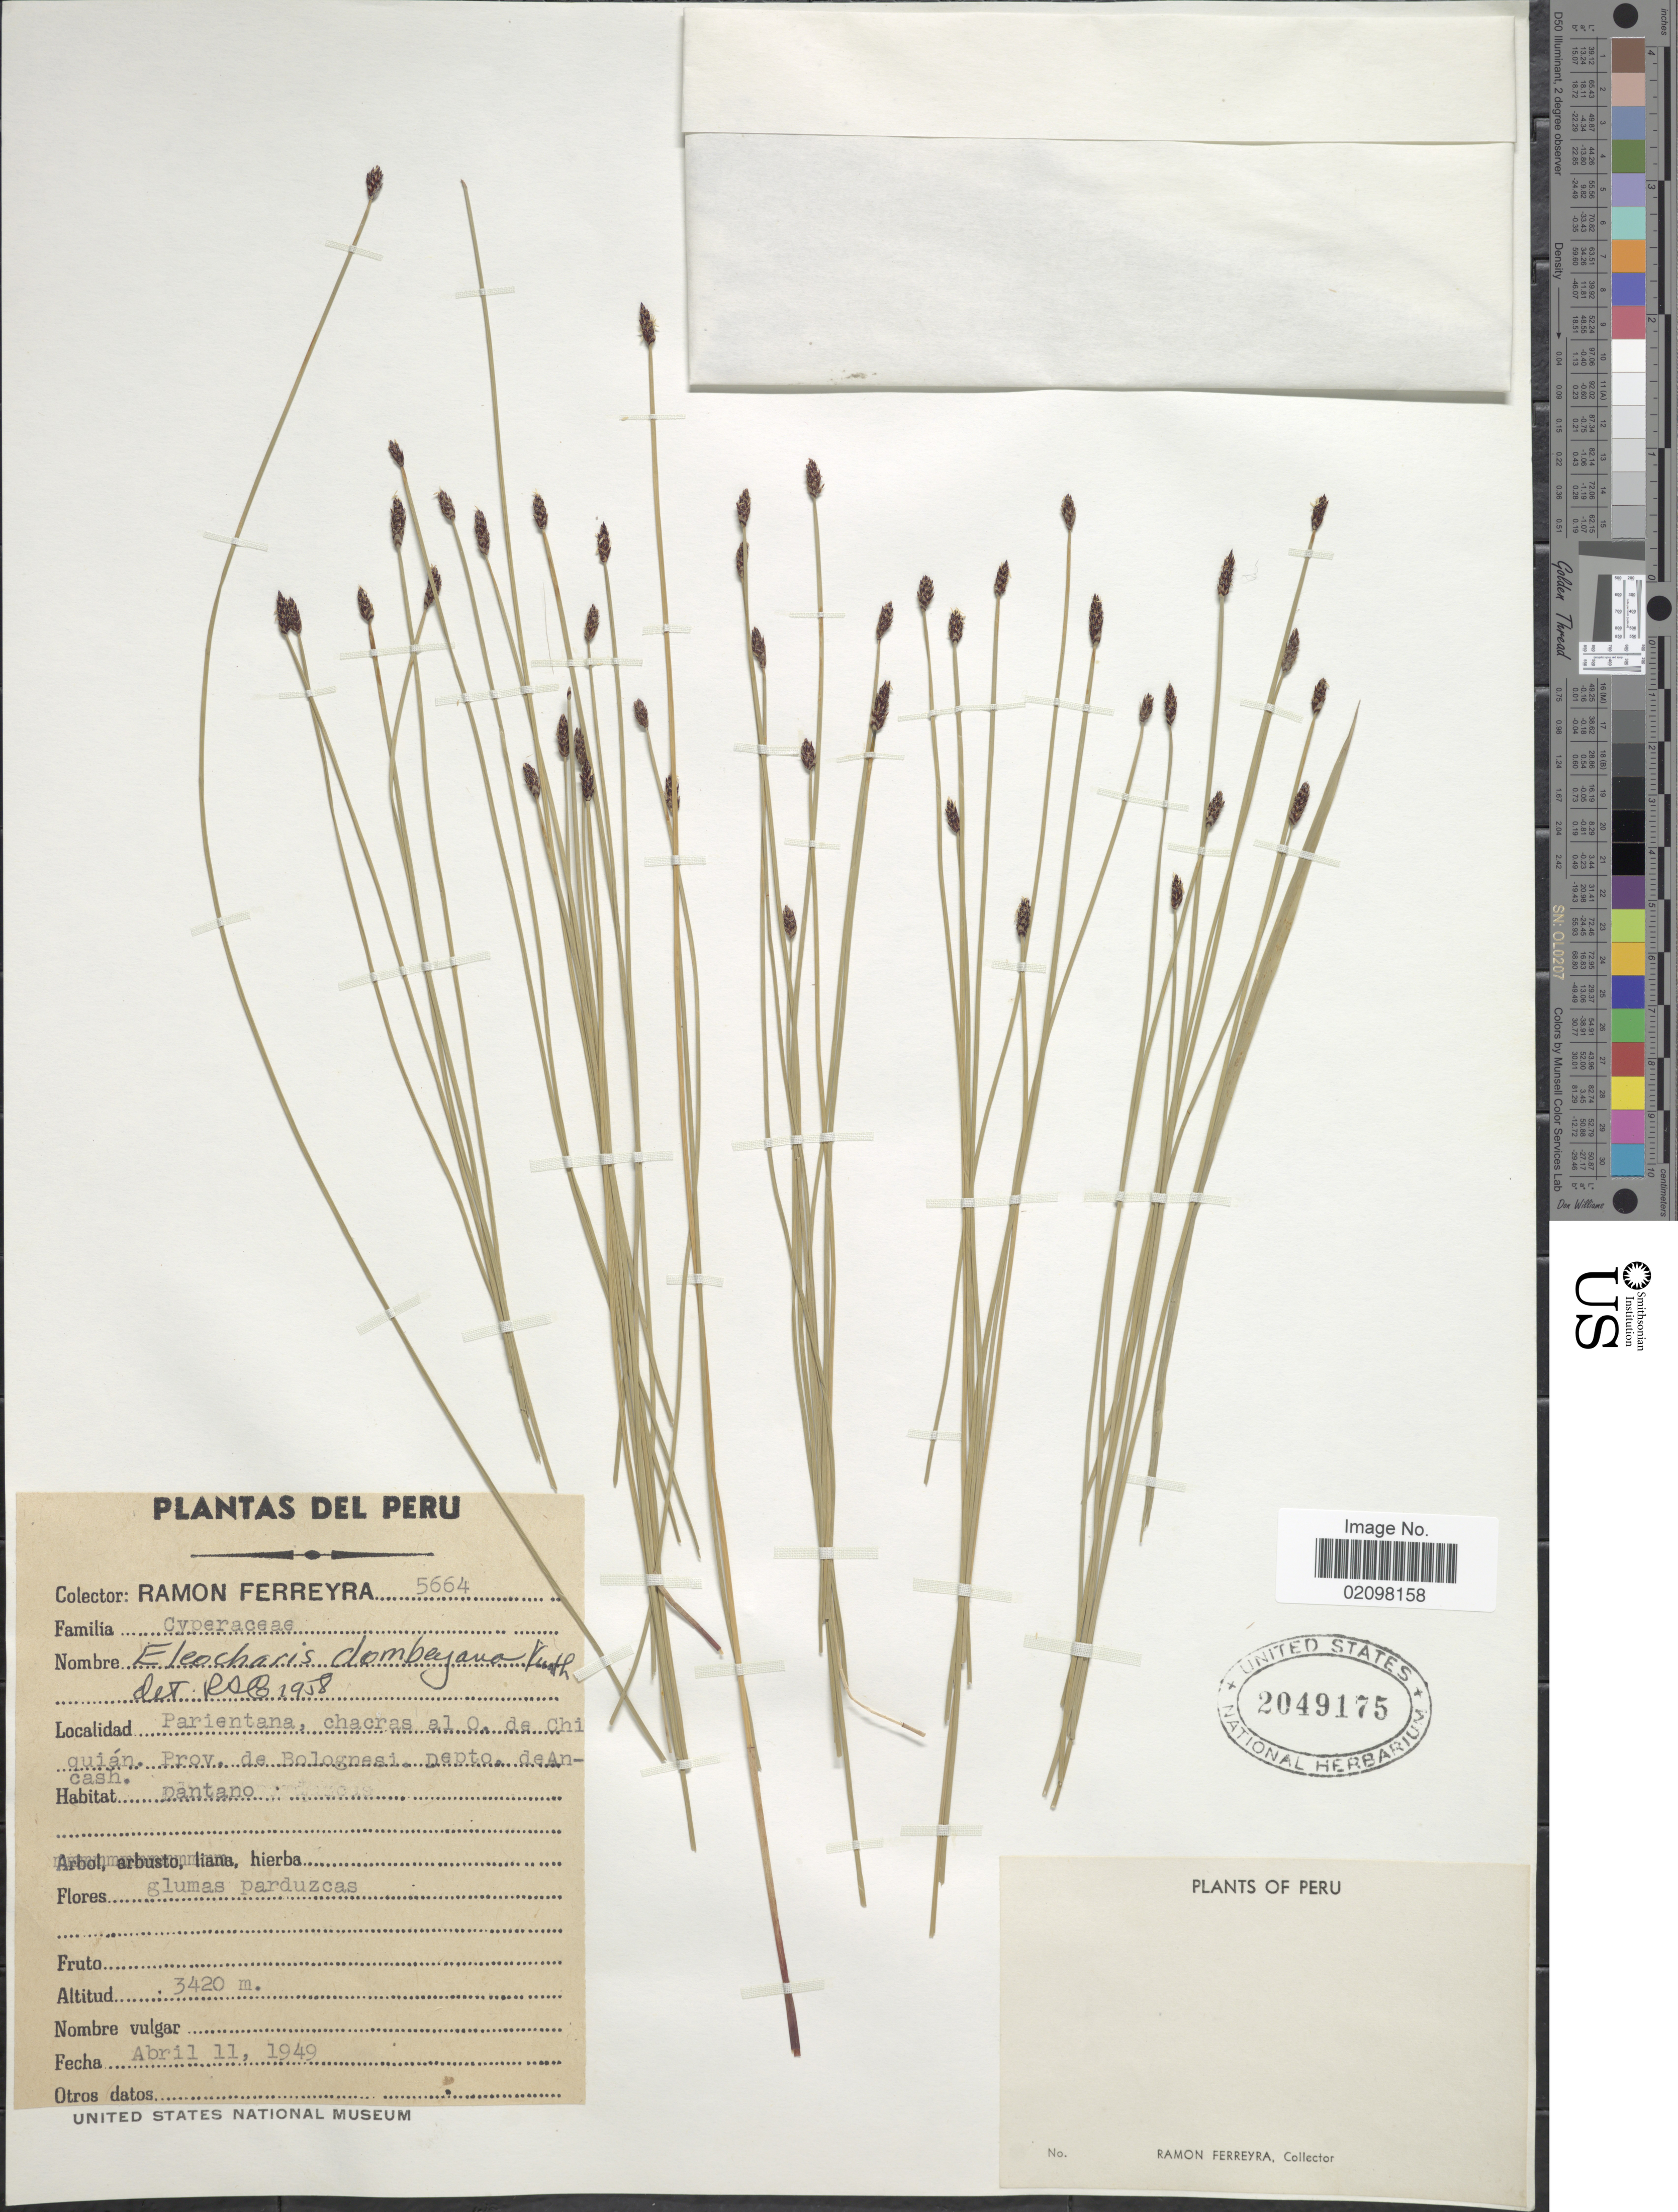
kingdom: Plantae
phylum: Tracheophyta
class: Liliopsida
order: Poales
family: Cyperaceae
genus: Eleocharis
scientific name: Eleocharis dombeyana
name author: Kunth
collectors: R. A. Ferreyra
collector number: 5664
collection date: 1949-04-11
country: Peru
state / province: Ancash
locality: Parientana, chacras al O. de Chiquián, Prov. de Bolgonesi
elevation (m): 3420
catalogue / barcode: US 2049175